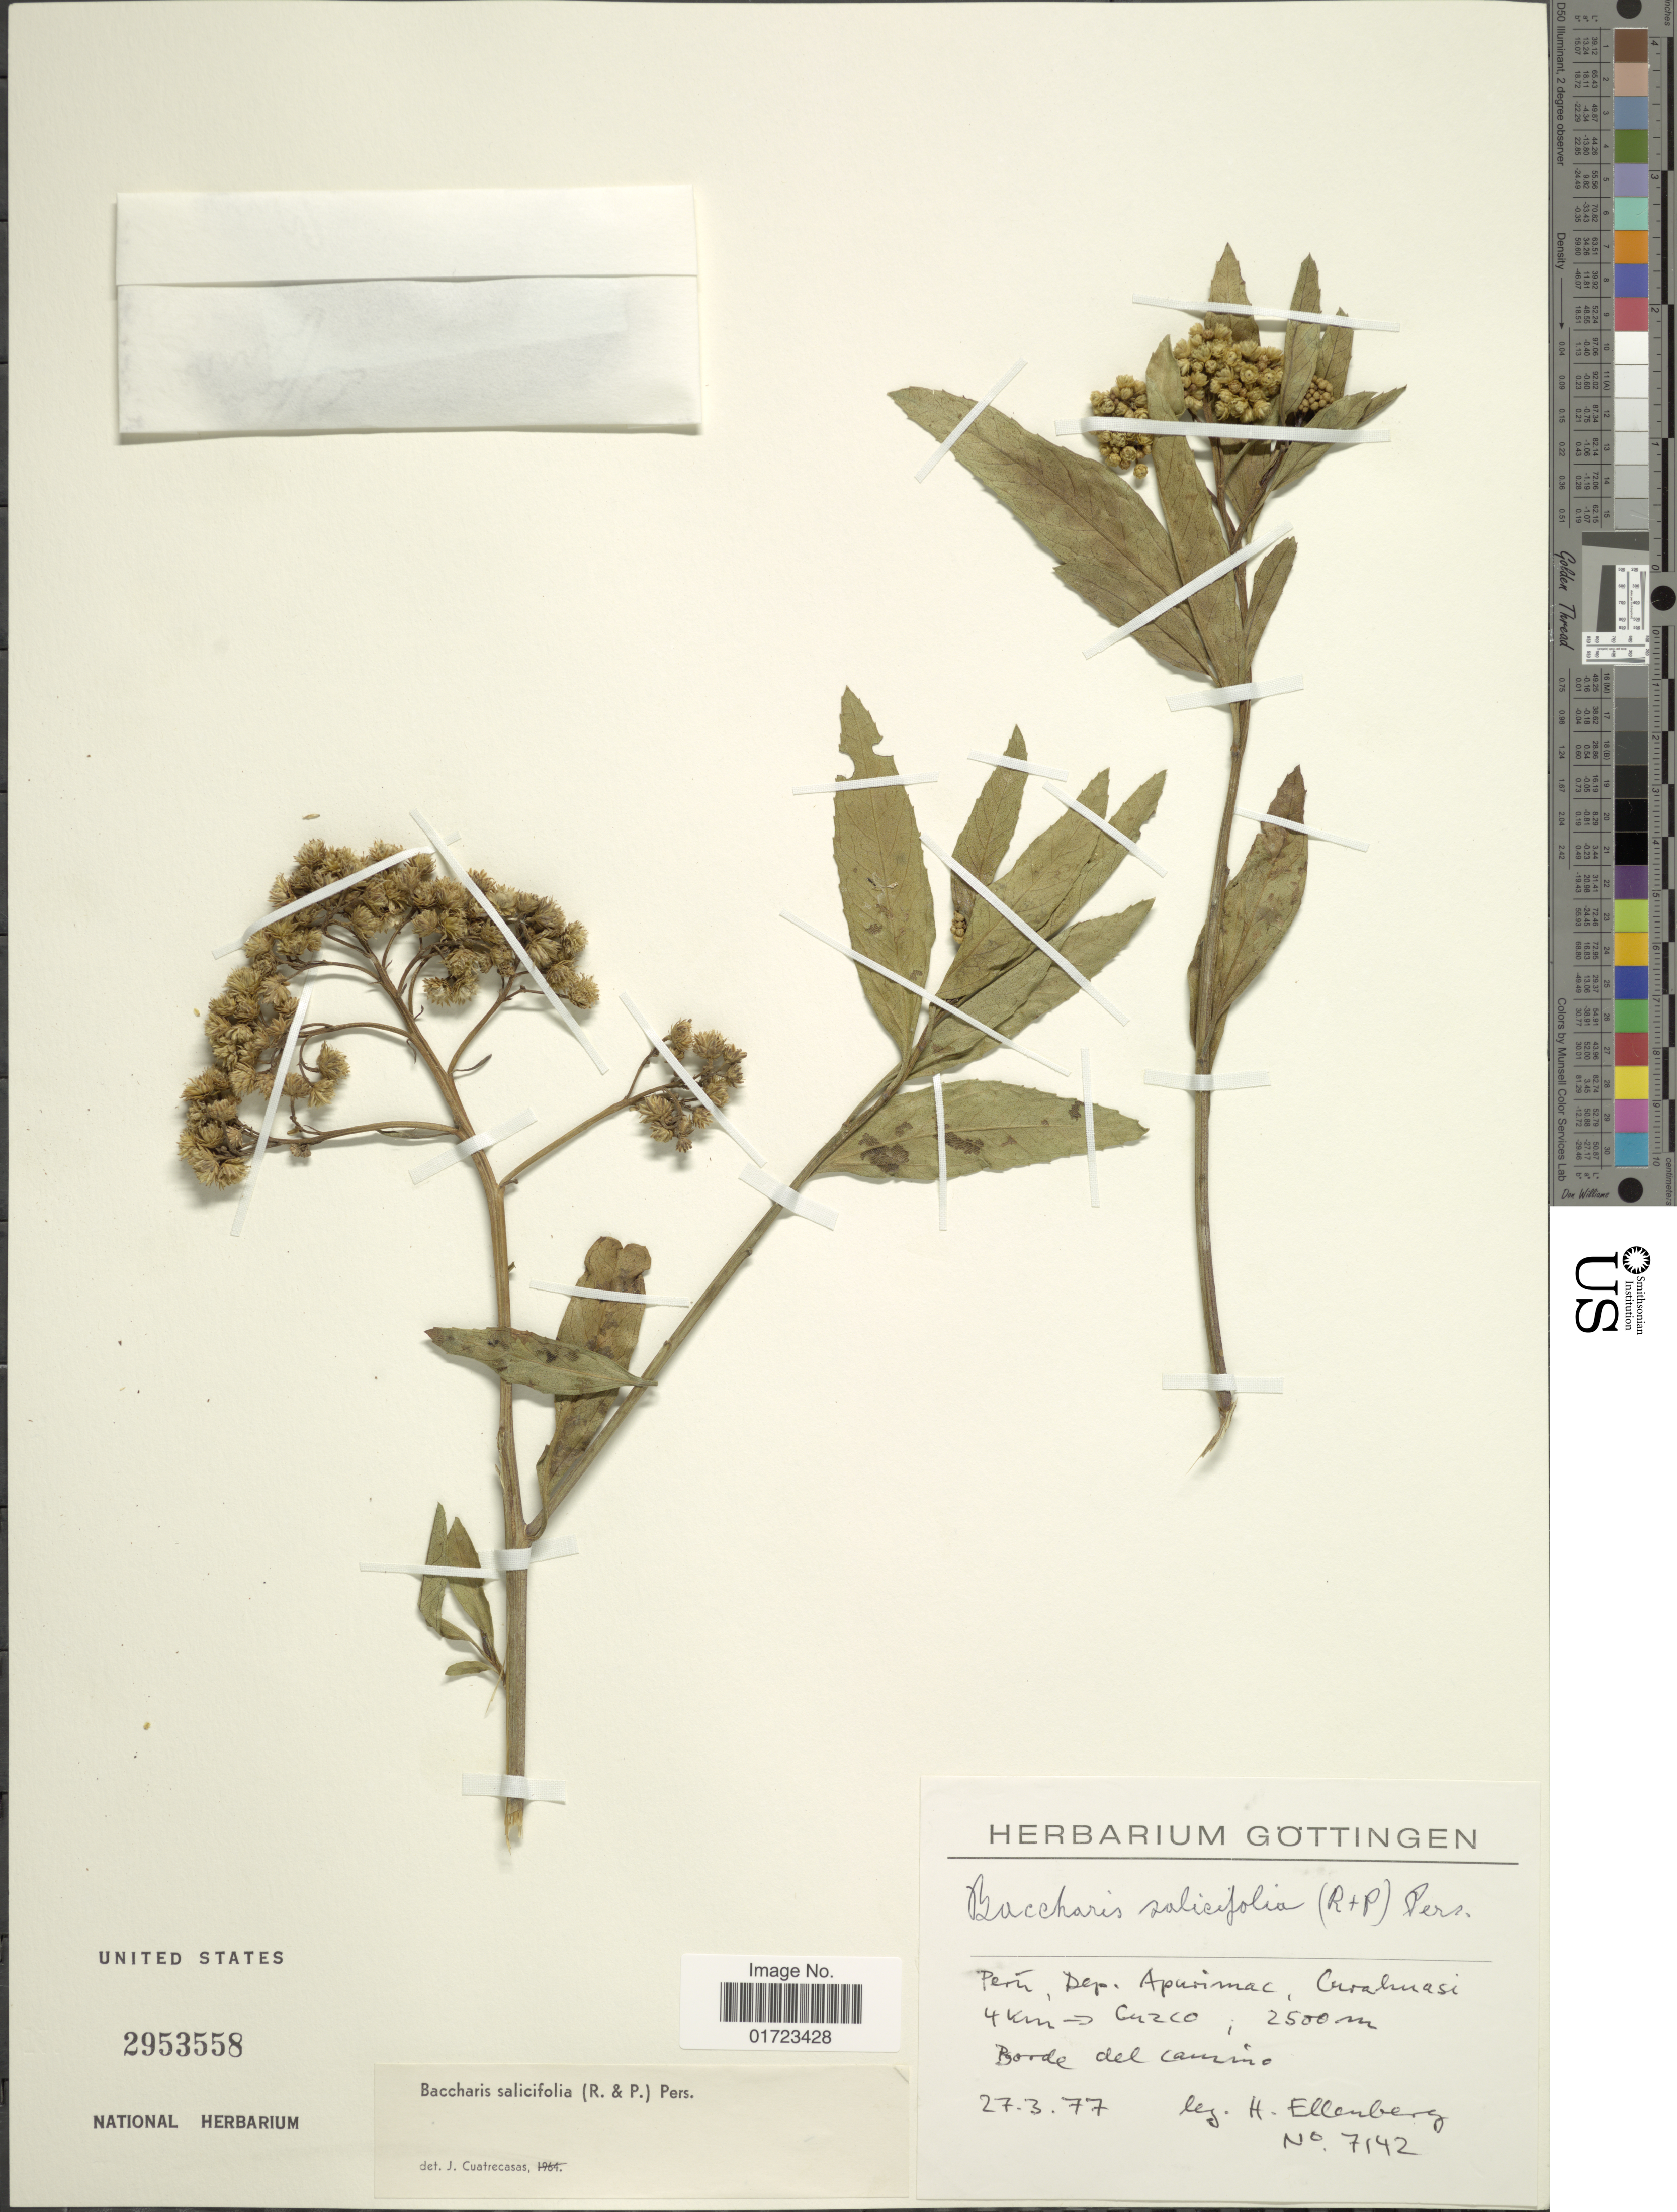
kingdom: Plantae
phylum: Tracheophyta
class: Magnoliopsida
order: Asterales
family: Asteraceae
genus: Baccharis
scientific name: Baccharis salicifolia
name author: (Ruiz & Pav.) Pers.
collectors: H. Ellenberg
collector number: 7142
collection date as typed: Transcribed d/m/y: 27/3/77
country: Peru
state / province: Apurímac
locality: Carahuasi 4 km --> Cuzco, borde del camino, Dep. Apurímac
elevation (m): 2500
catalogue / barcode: US 2953558